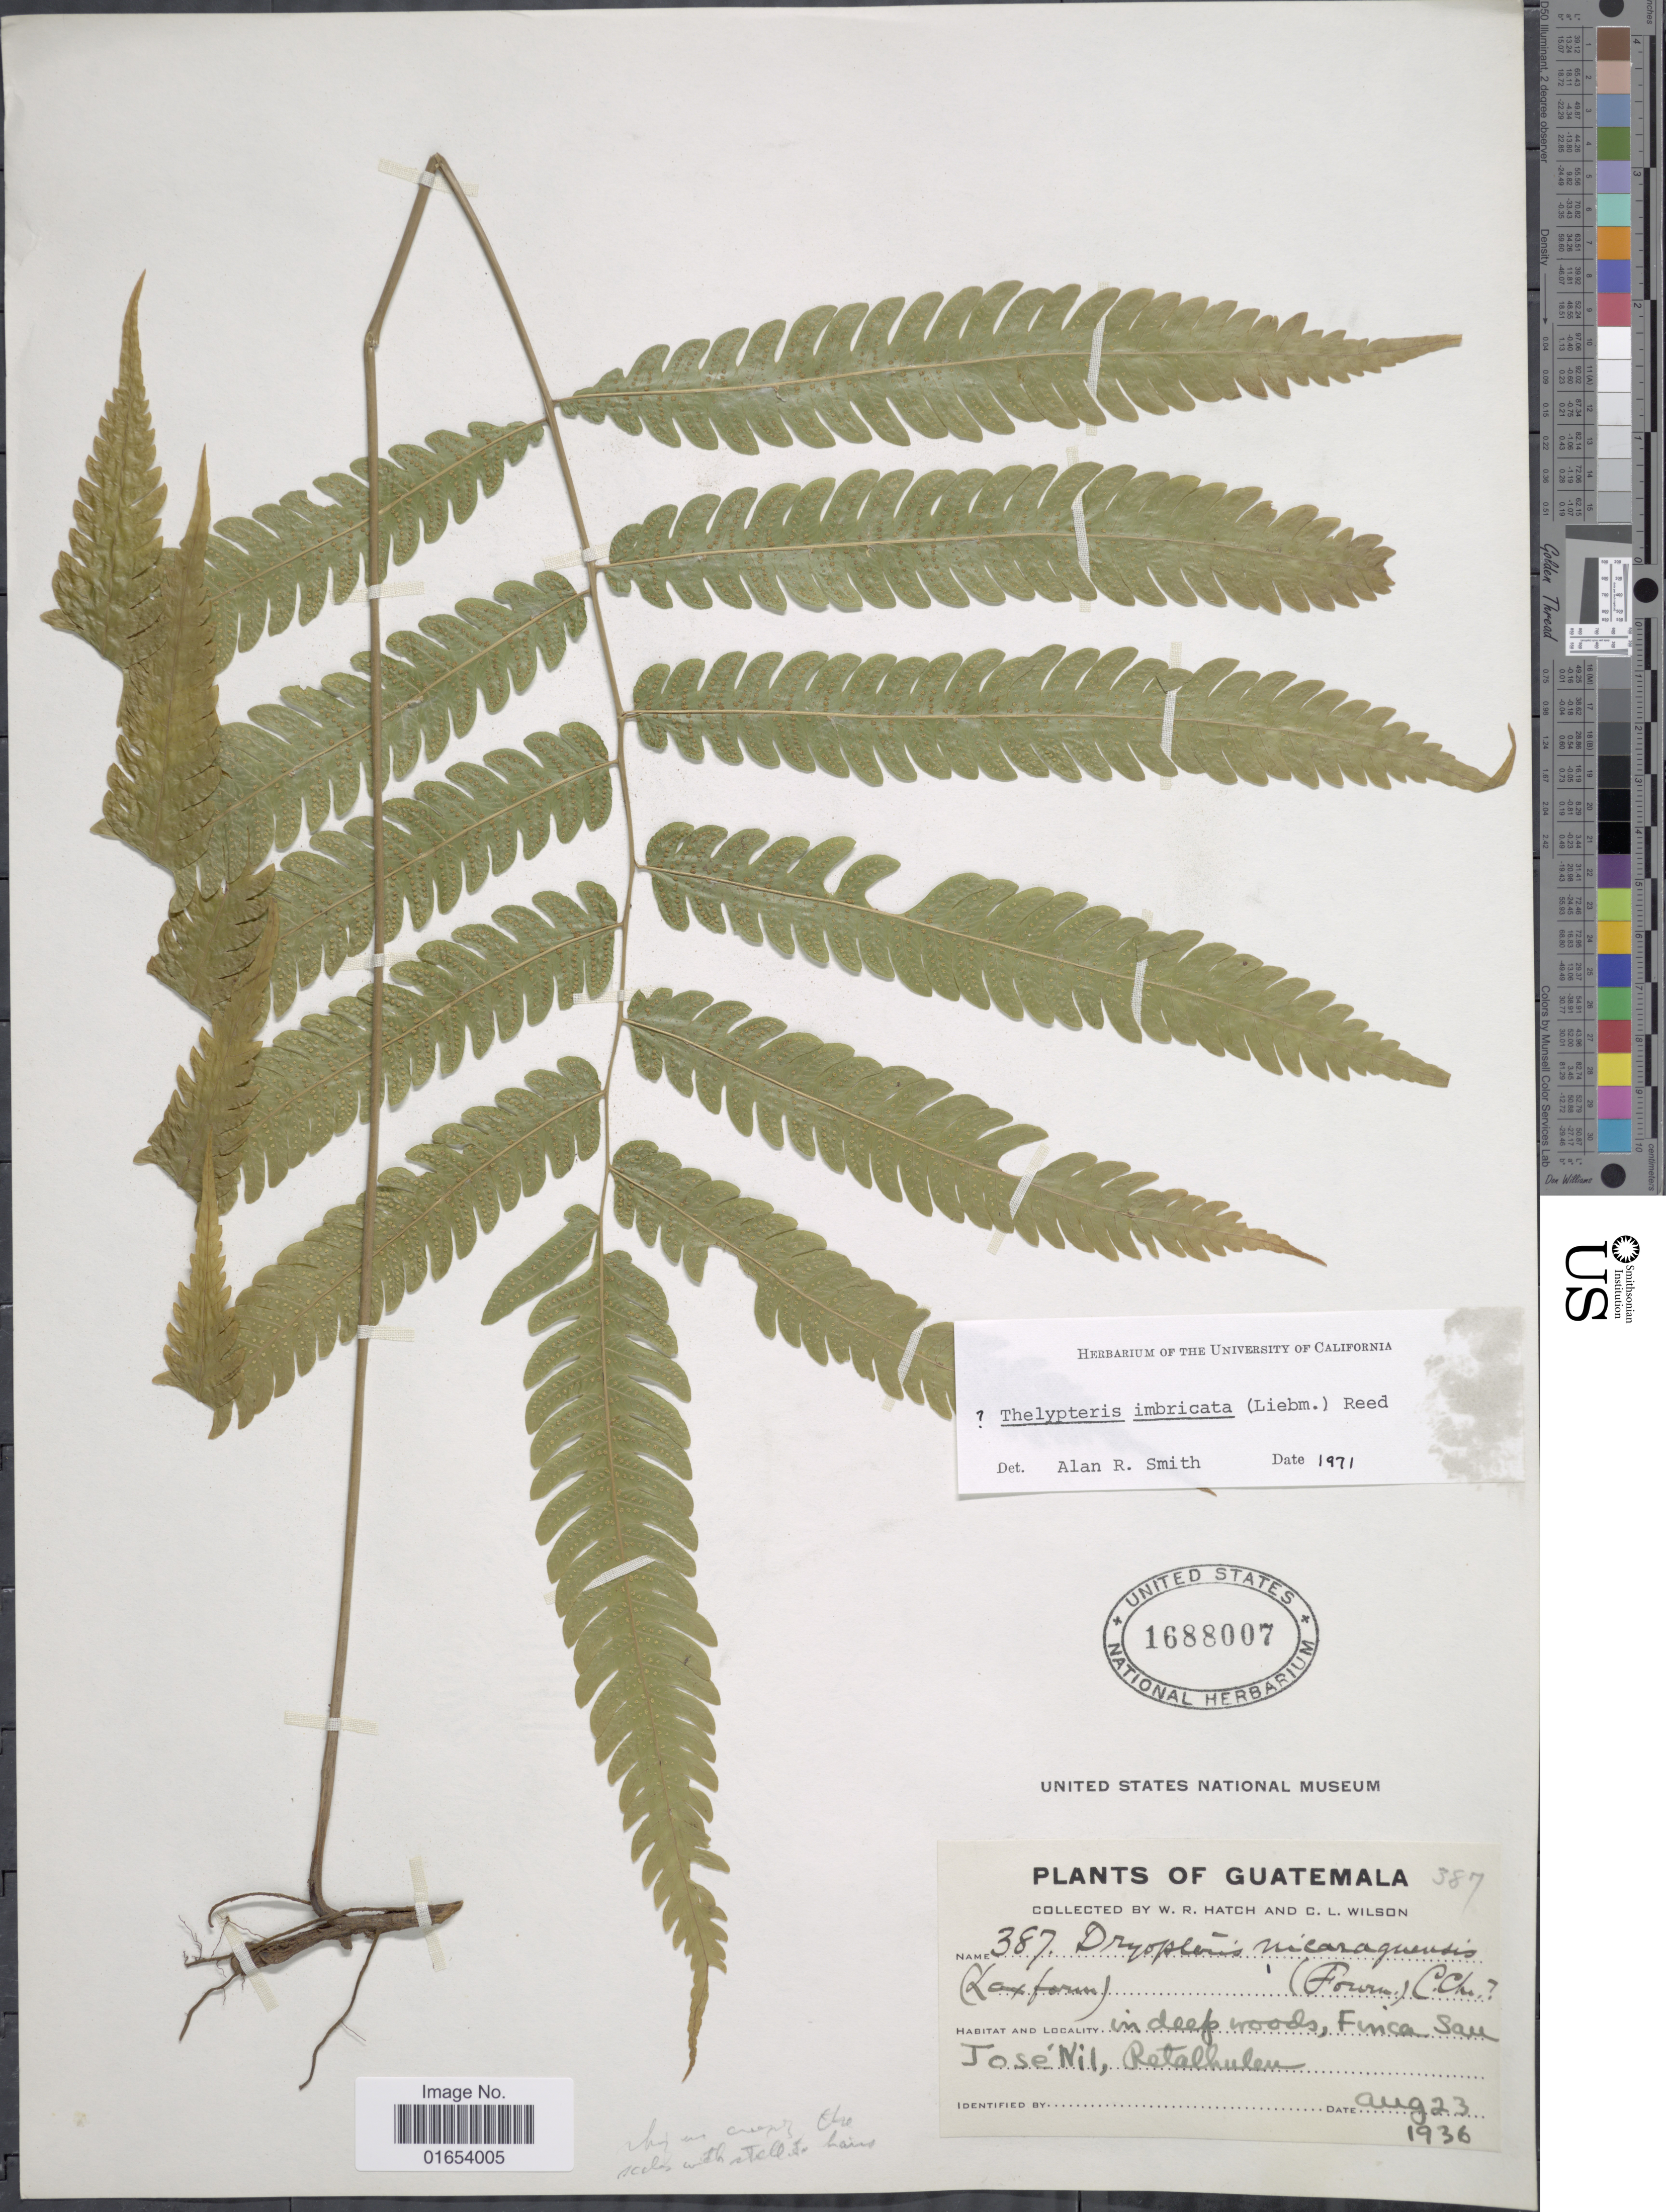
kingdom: Plantae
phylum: Tracheophyta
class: Polypodiopsida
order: Polypodiales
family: Thelypteridaceae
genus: Goniopteris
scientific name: Goniopteris imbricata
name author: (Liebm.) Á. Löve & D. Löve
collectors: W. Hatch & C. L. Wilson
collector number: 387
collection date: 1936-08-23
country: Guatemala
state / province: Retalhuleu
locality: In deep woods, Finca San José Nil, Retalhuleu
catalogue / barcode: US 1688007